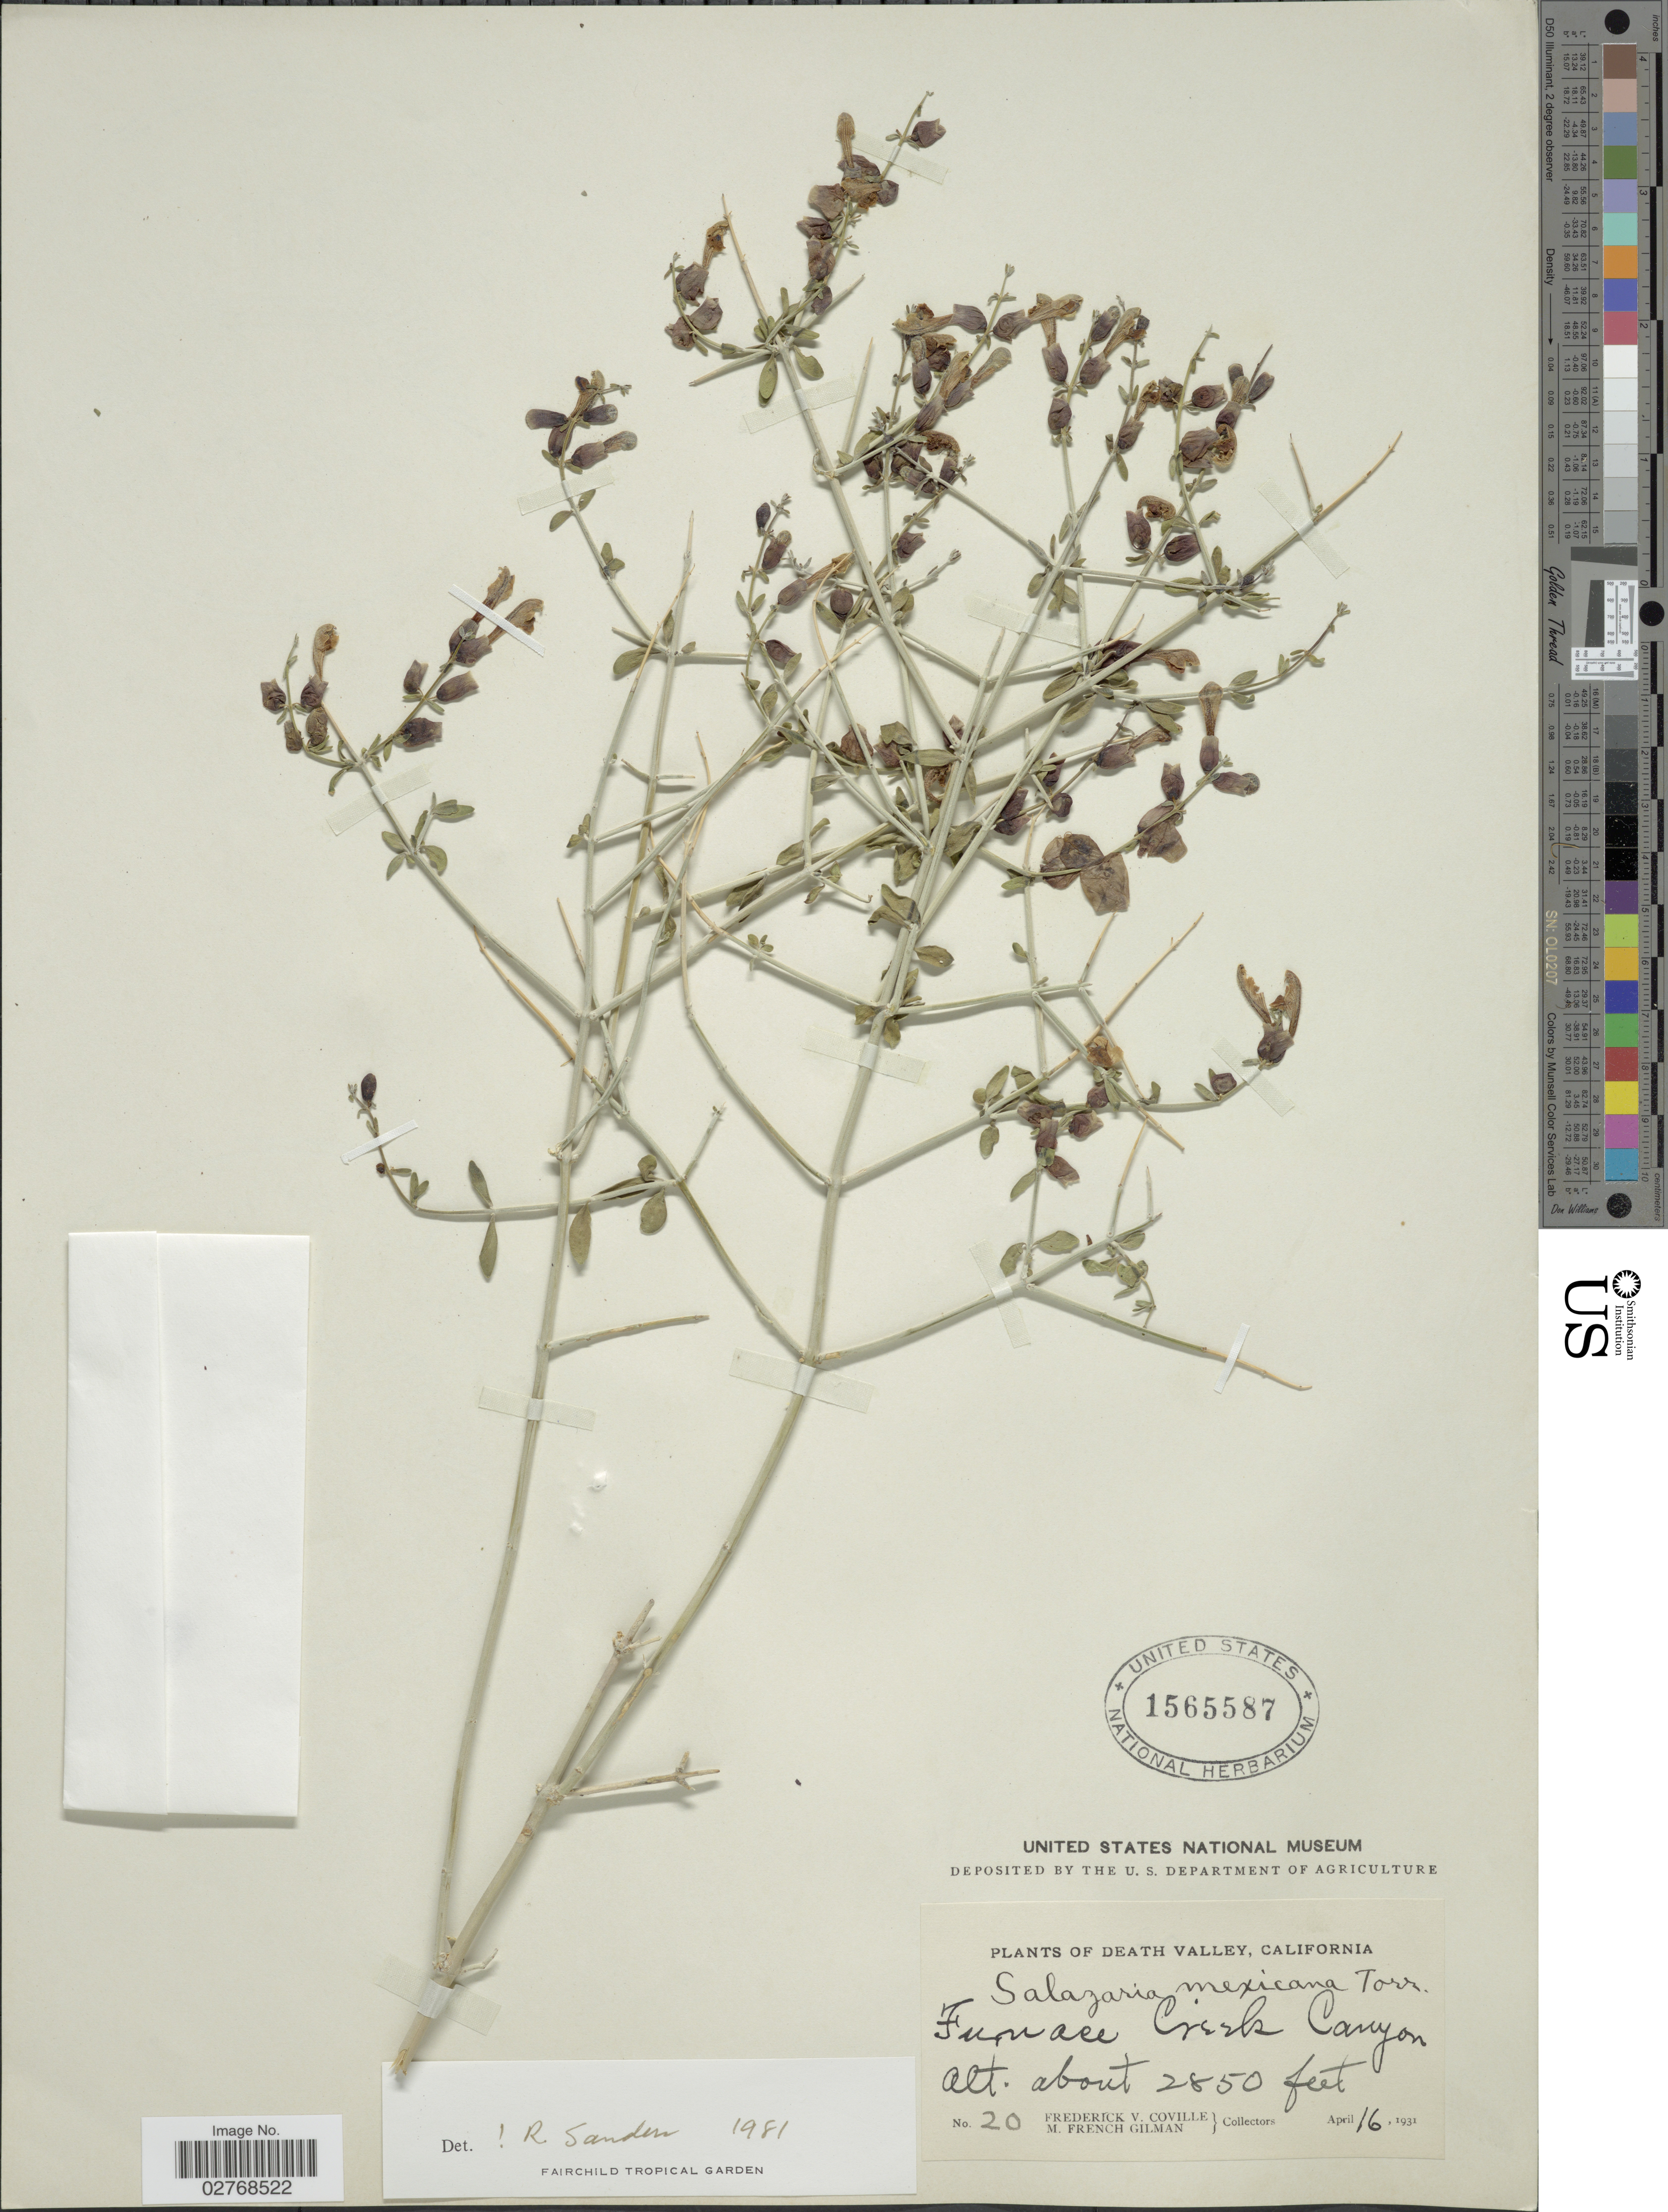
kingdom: Plantae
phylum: Tracheophyta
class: Magnoliopsida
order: Lamiales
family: Lamiaceae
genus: Scutellaria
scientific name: Scutellaria mexicana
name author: (Torr.) A.J. Paton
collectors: F. V. Coville & M. F. Gilman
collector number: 20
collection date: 1931-04-16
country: United States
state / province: California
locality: Death Valley. Furnace Creek Canyon.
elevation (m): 869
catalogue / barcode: US 1565587